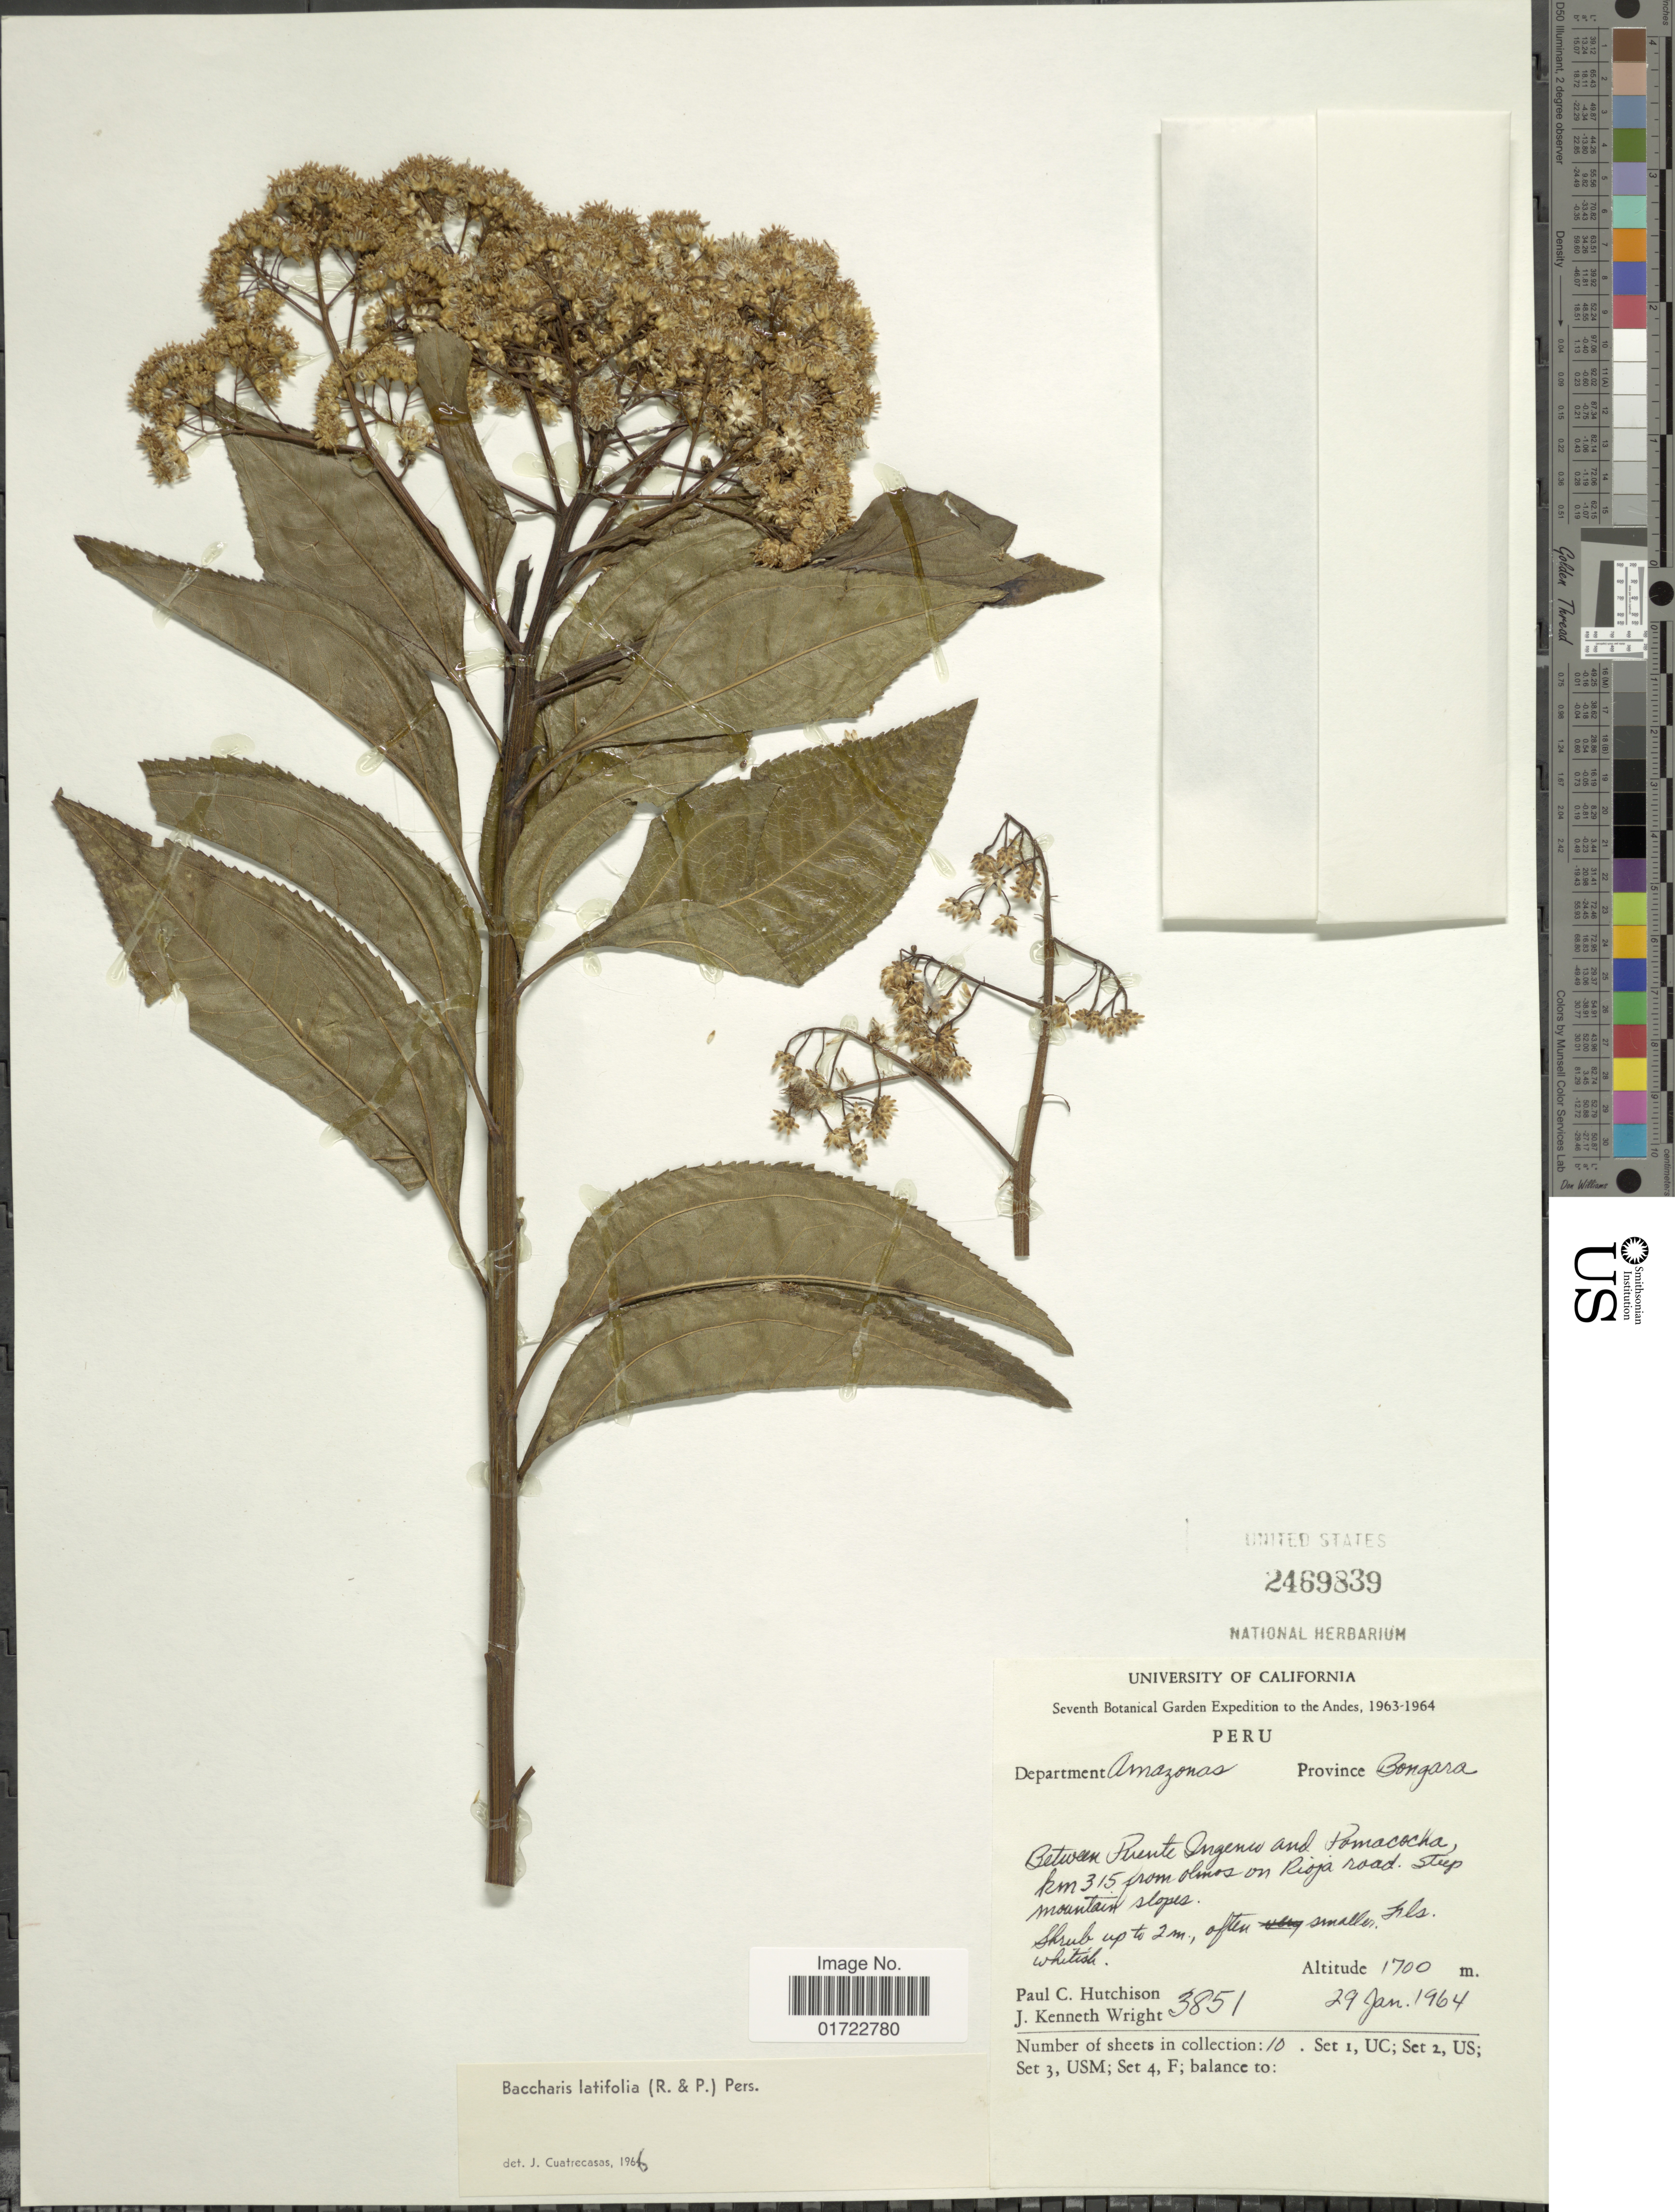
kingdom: Plantae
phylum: Tracheophyta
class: Magnoliopsida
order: Asterales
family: Asteraceae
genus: Baccharis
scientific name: Baccharis latifolia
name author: (Ruiz & Pav.) Pers.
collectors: P. C. Hutchison & J. K. Wright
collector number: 3851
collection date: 1964-01-29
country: Peru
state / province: Amazonas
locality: Between Puenta Ingencio and Pomacocha, km. 315 from Olmos on Rioja road, Province Bongara, Department Amazonas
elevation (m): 1700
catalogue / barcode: US 2469839